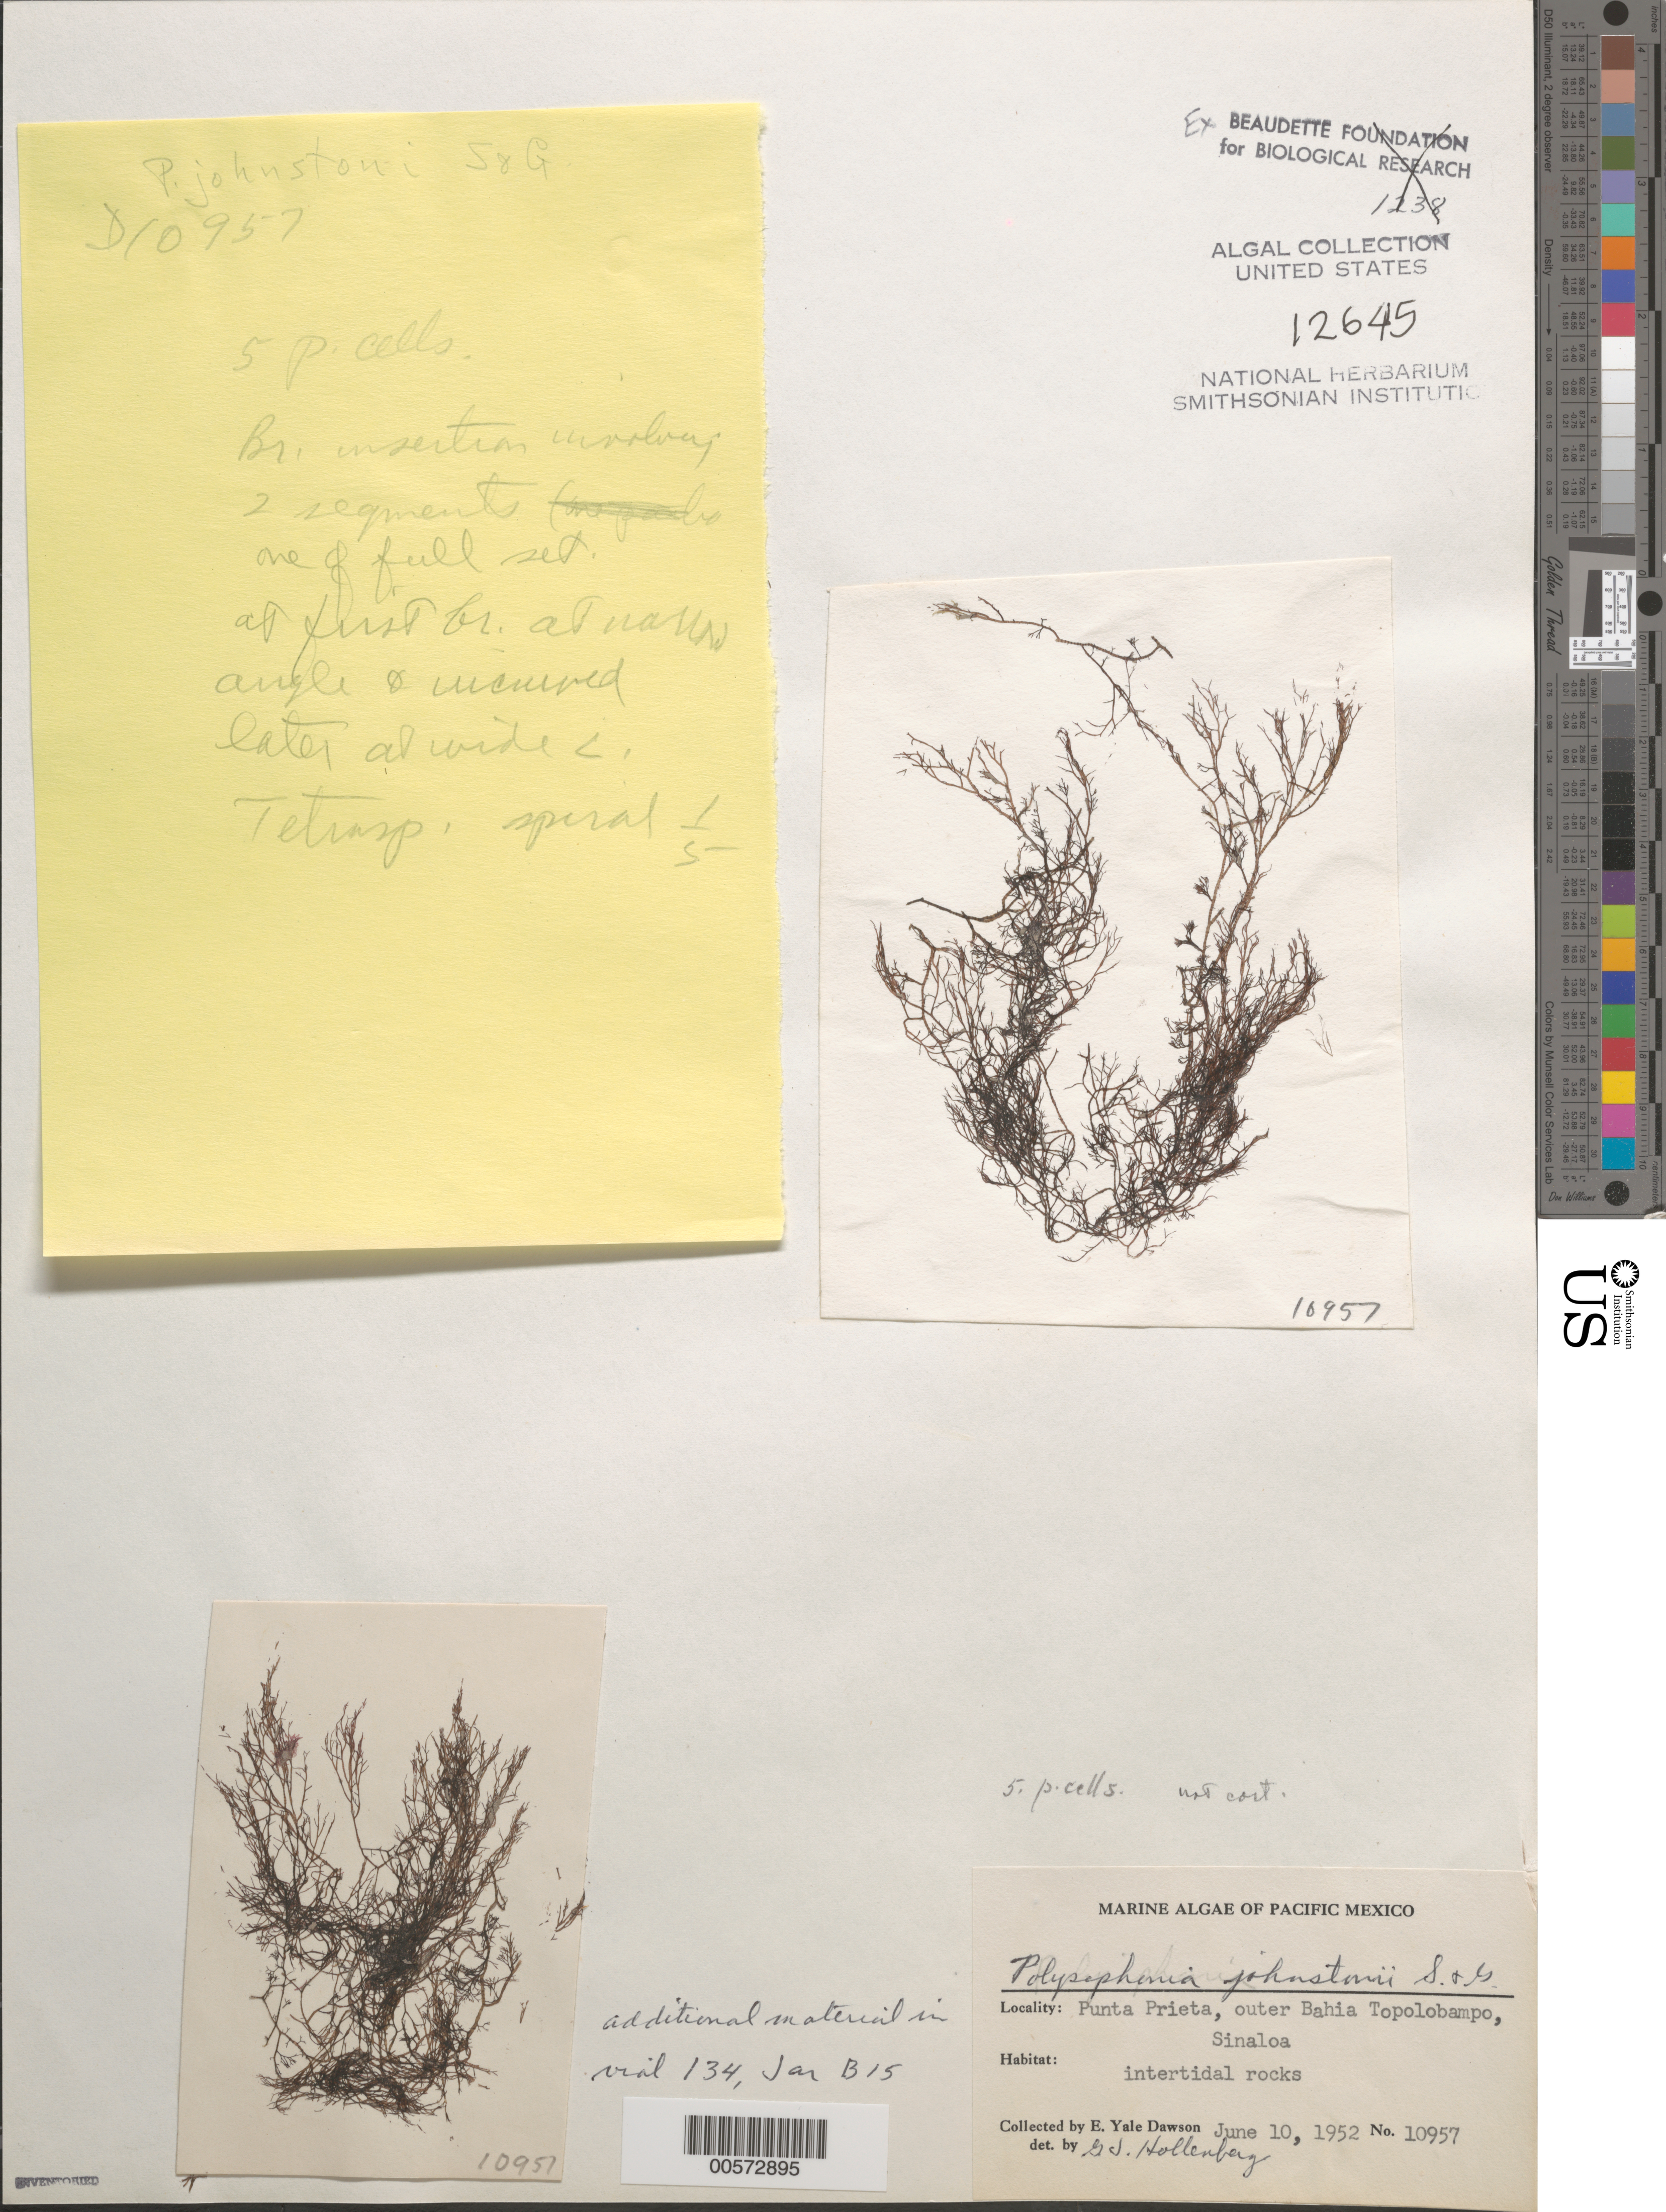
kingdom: Plantae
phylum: Rhodophyta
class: Florideophyceae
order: Ceramiales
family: Rhodomelaceae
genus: Melanothamnus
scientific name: Melanothamnus johnstonii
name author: (Setchell & N.L. Gardner) Diaz-Tapia & Maggs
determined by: Algae name updating Project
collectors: E. Y. Dawson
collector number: EYD 10957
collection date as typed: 10 Jun 1952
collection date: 1952-06-10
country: Mexico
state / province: Sinaloa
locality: Punta Prieta, outer Bahia Topolobampo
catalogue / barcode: US 12645